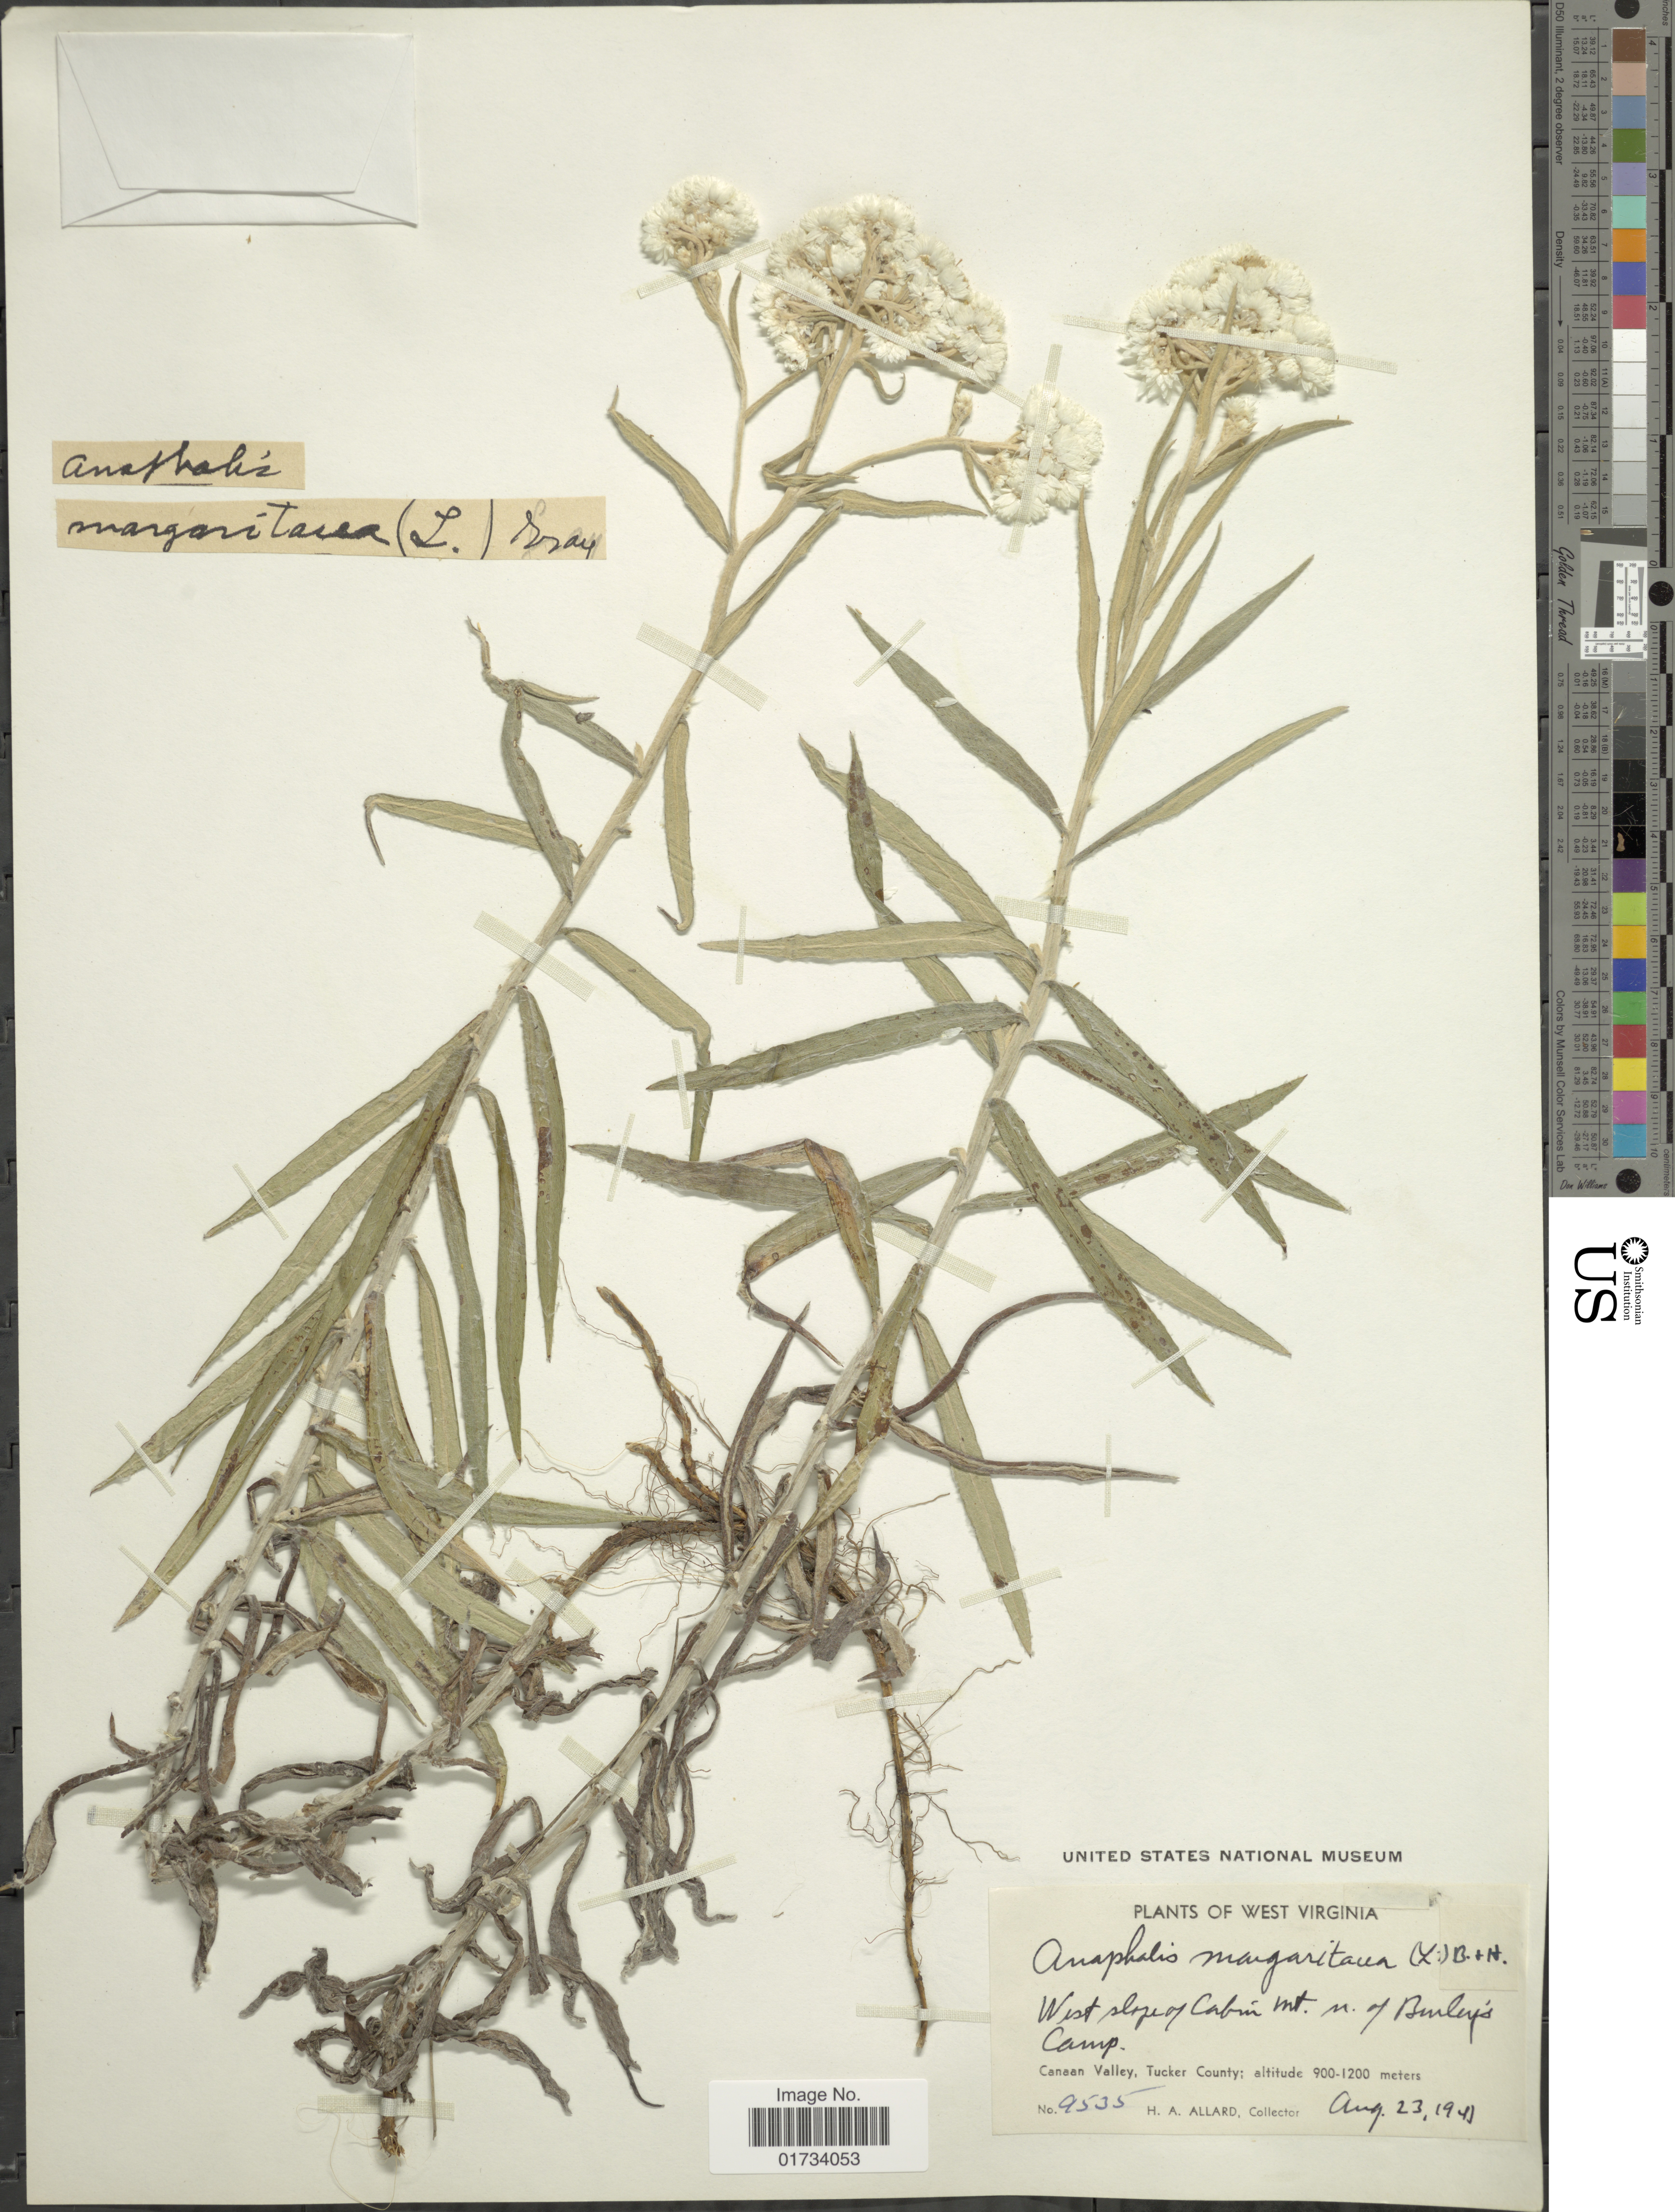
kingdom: Plantae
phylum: Tracheophyta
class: Magnoliopsida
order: Asterales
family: Asteraceae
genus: Anaphalis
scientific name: Anaphalis margaritacea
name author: (L.) Benth. & Hook. f.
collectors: H. A. Allard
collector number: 9535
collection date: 1945-08-23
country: United States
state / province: West Virginia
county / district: Tucker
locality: West slope of Cabin Mt. n of Benleys Camp, Canaan Valley, Tucker County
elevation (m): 900